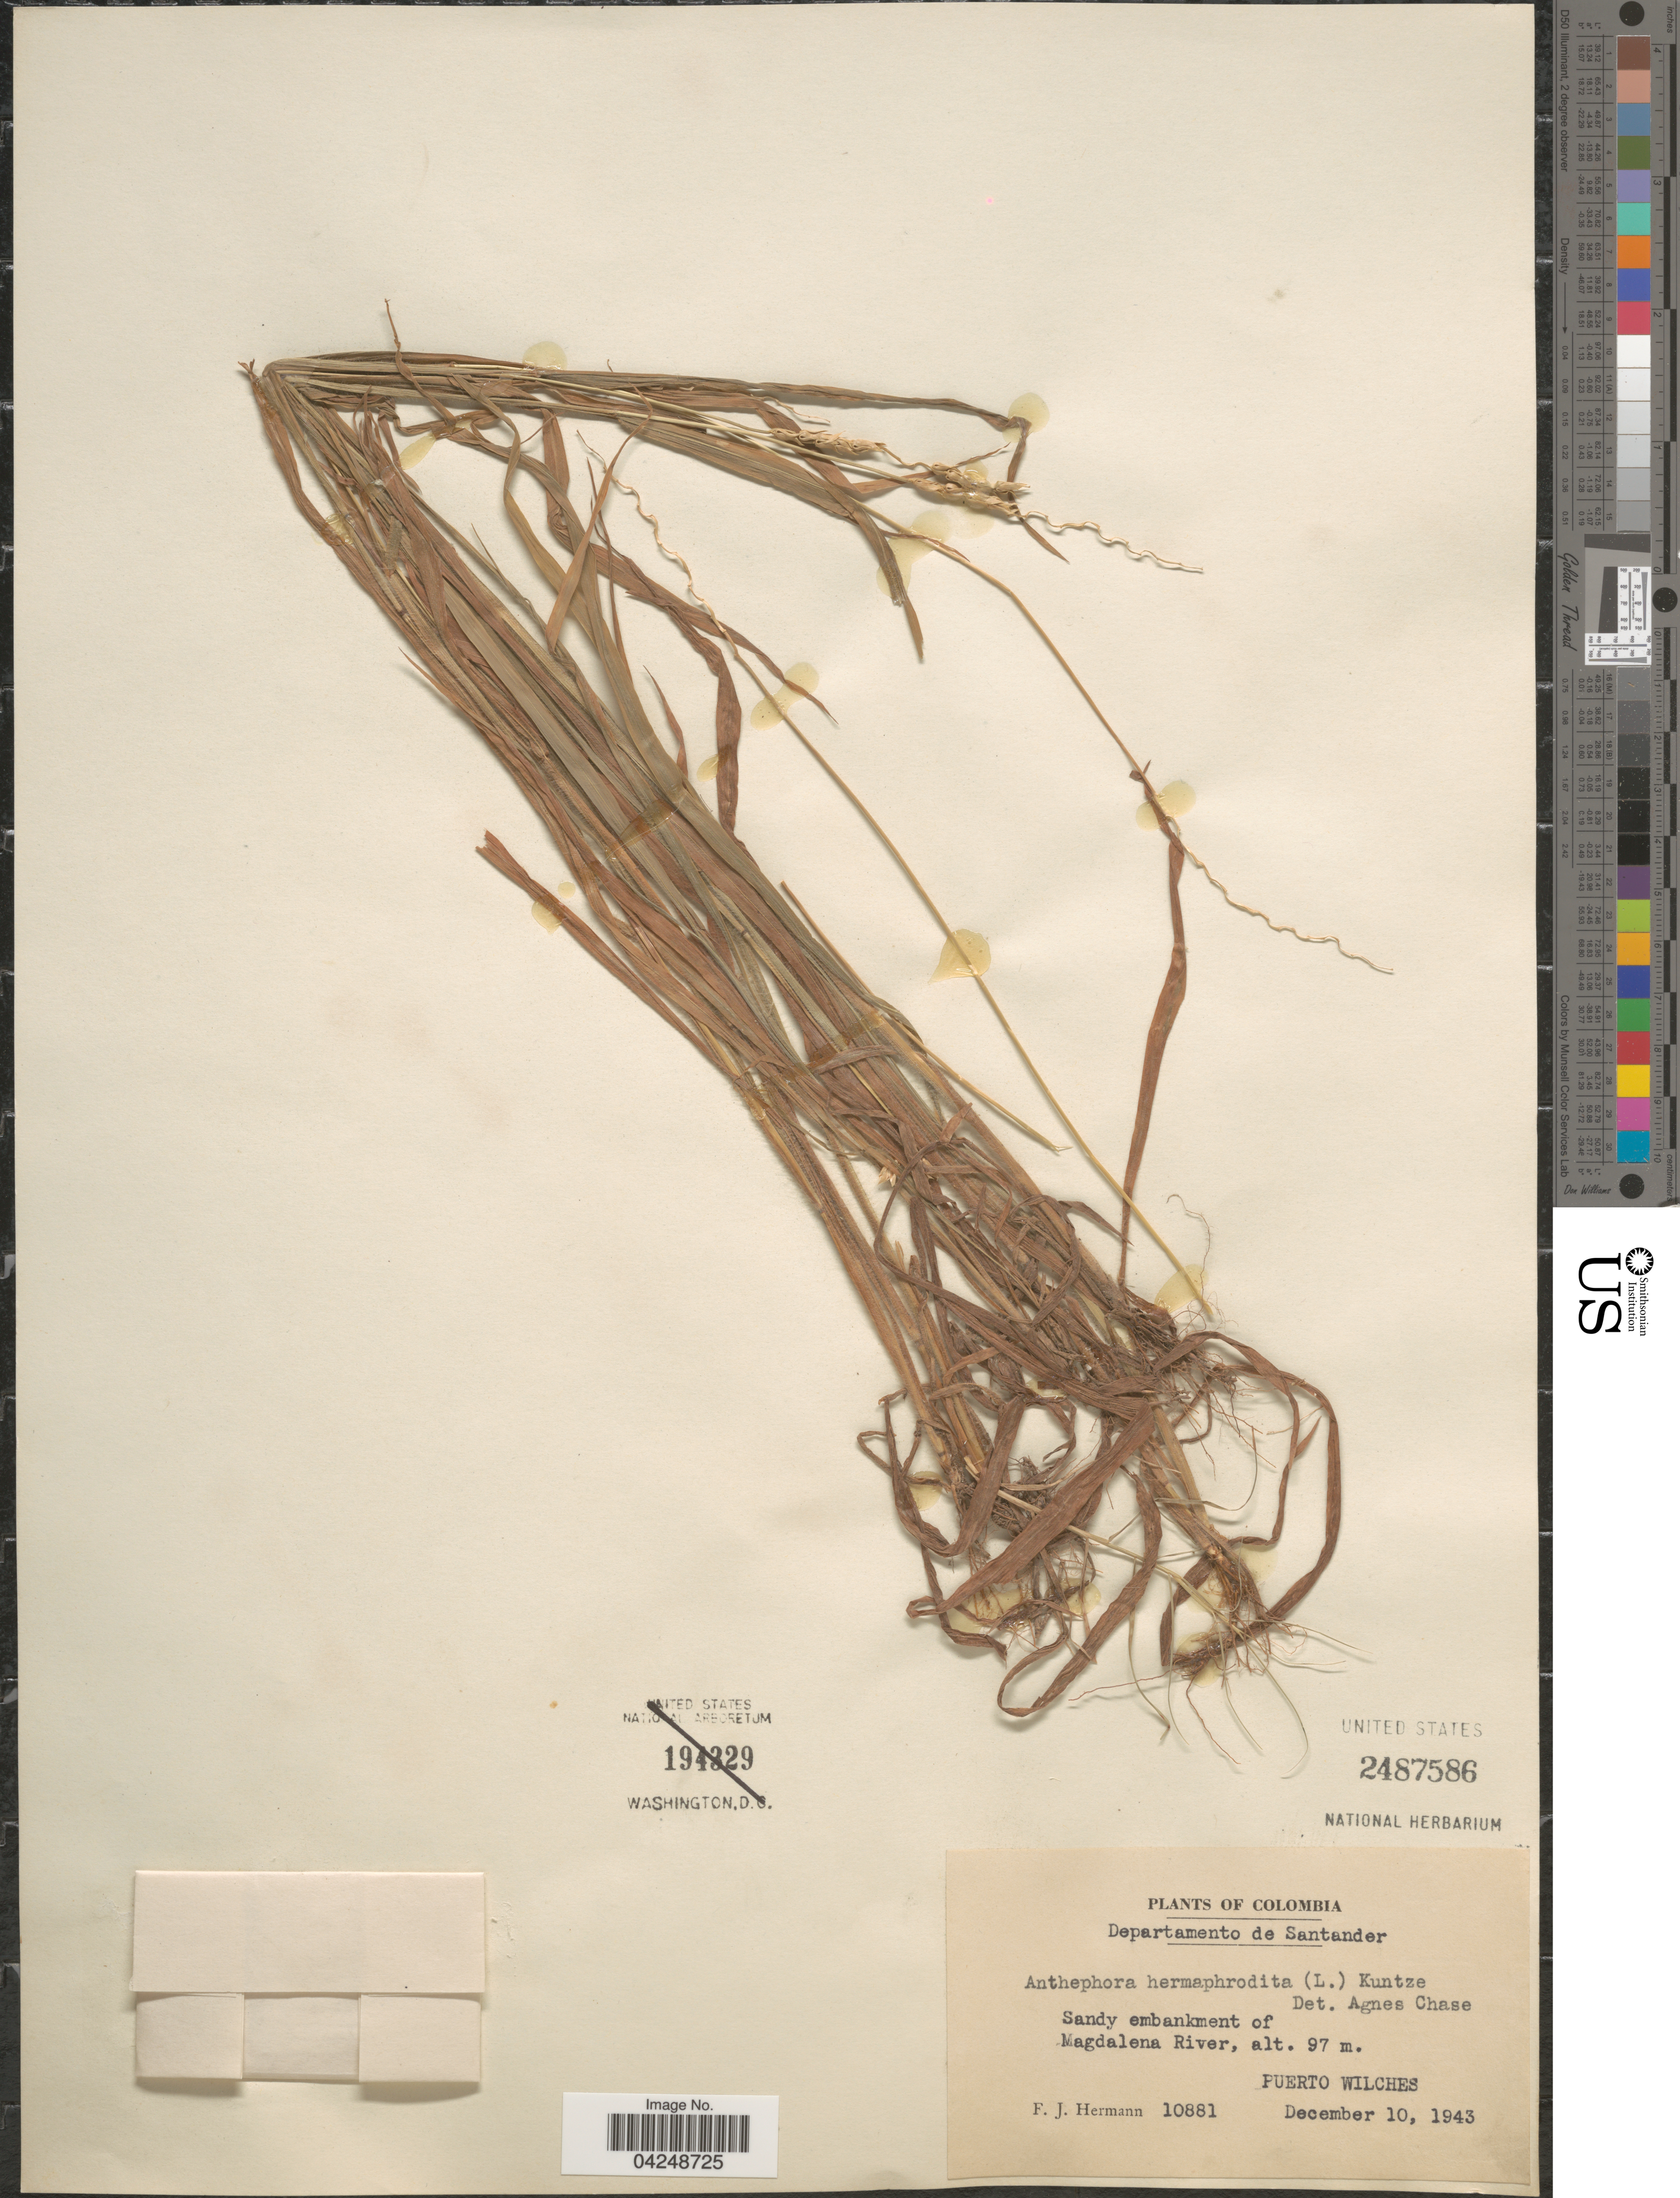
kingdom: Plantae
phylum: Tracheophyta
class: Liliopsida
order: Poales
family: Poaceae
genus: Anthephora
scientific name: Anthephora hermaphrodita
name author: (L.) Kuntze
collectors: F. J. Hermann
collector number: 10881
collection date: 1943-12-10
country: Colombia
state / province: Santander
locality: Departamento de Santander. Sandy embankment of Magdalena River. Puerto Wilches.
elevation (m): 97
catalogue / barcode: US 2487586